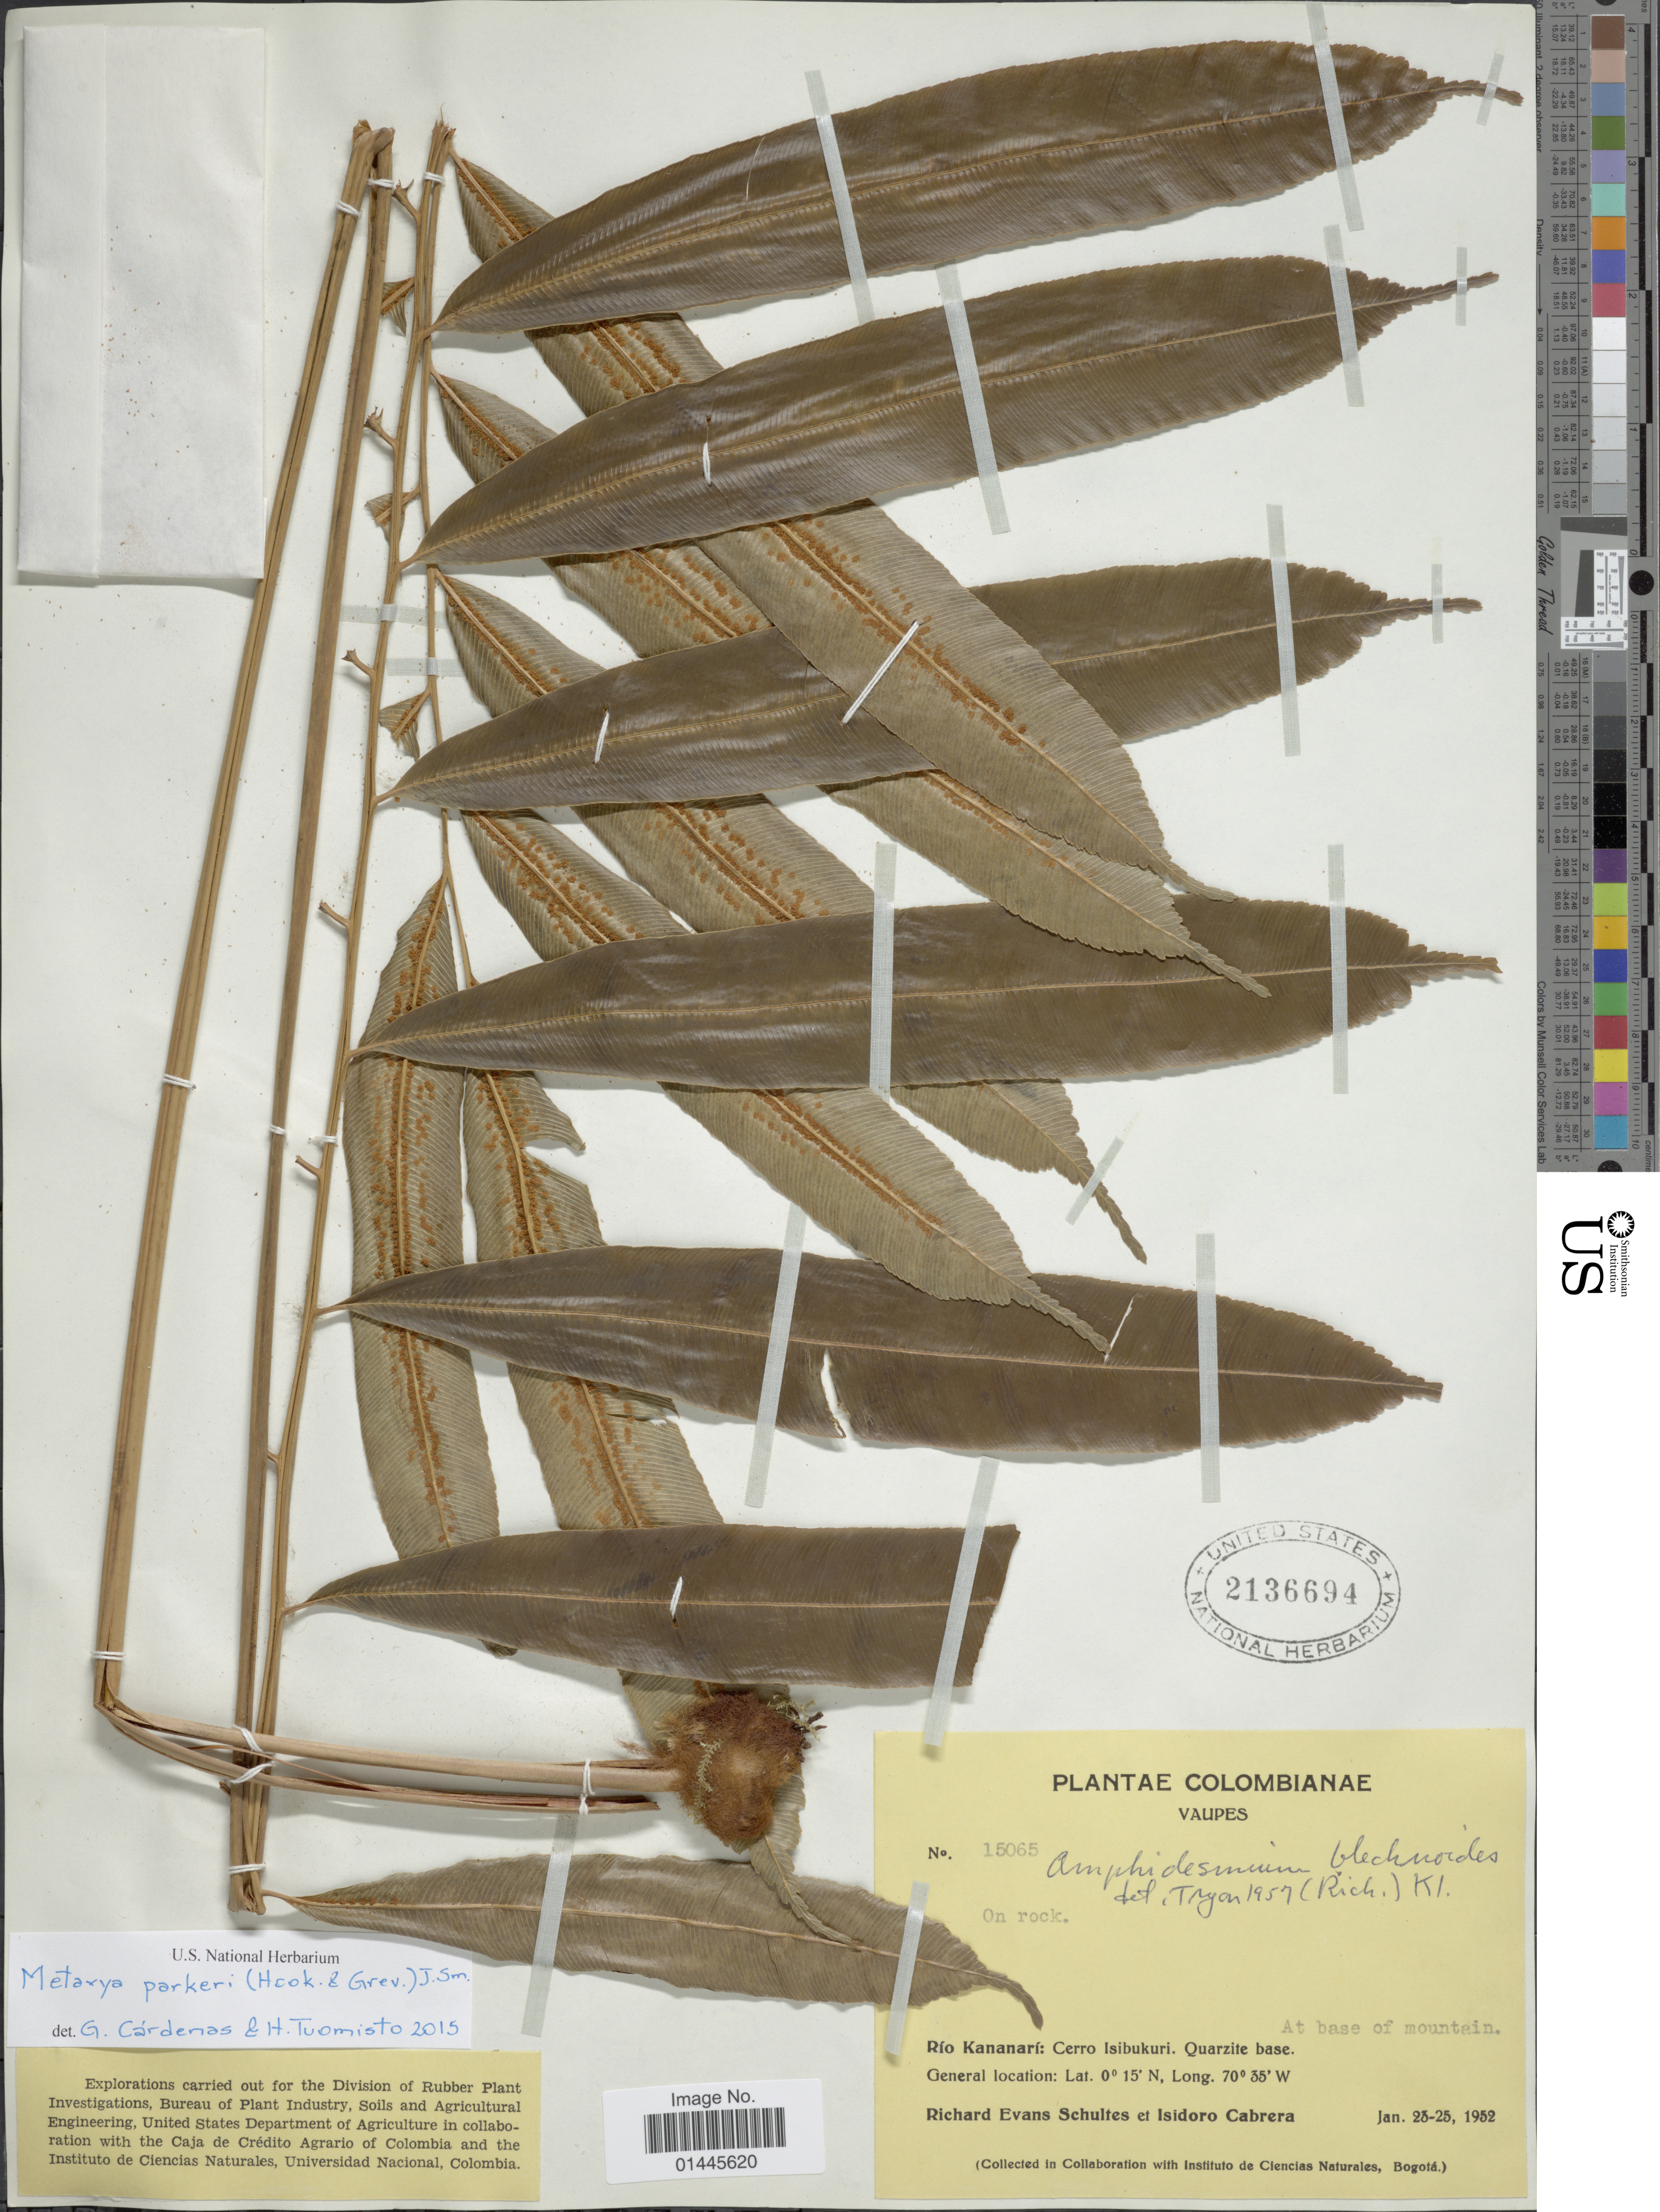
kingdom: Plantae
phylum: Tracheophyta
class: Polypodiopsida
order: Cyatheales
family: Metaxyaceae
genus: Metaxya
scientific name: Metaxya parkeri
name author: (Hook. & Grev.) J. Sm.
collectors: R. E. Schultes & I. Cabrera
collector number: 15065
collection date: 1952-01-23/1952-01-25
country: Colombia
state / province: Vaupés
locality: Rio Kananari: Cerro Isibukuri, at base of mountain, on rock.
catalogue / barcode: US 2136694